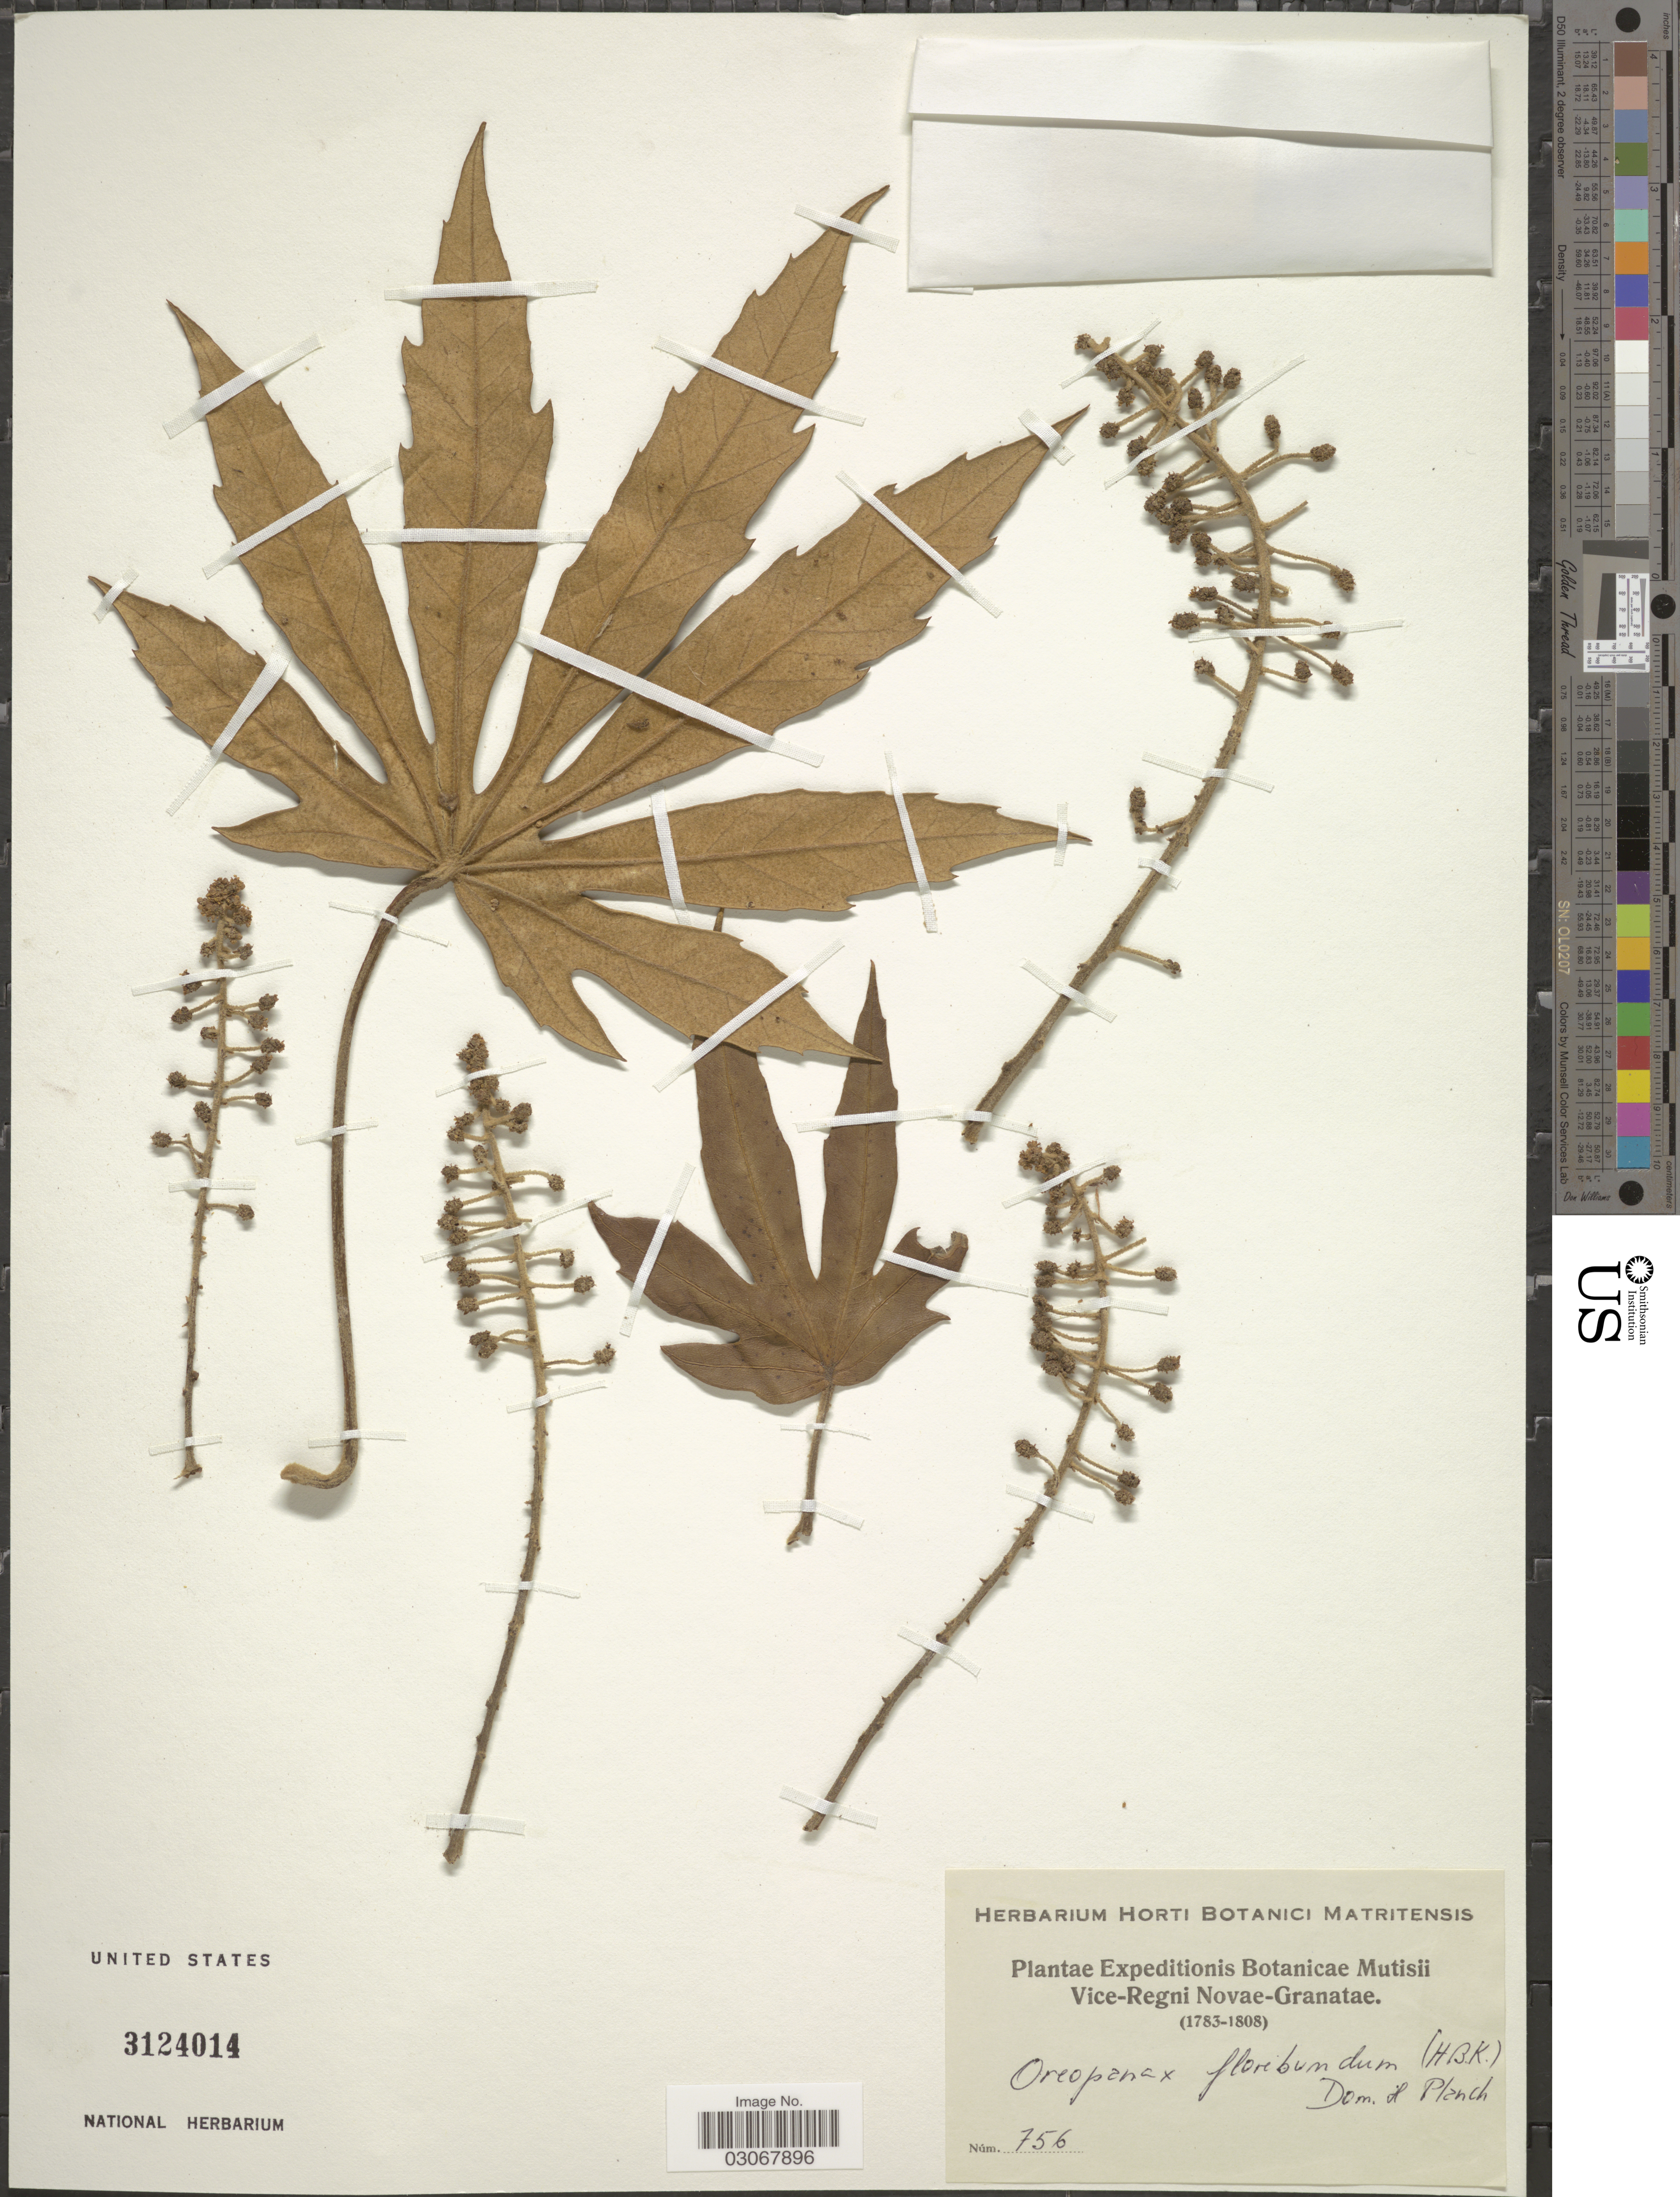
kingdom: Plantae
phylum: Tracheophyta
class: Magnoliopsida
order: Apiales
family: Araliaceae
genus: Oreopanax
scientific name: Oreopanax floribundus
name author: (Kunth) Decne. & Planch.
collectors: Expeditions Botanicae Mutisii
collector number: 756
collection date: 1783/1808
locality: Vice-Regni Novae-Granatae.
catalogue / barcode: US 3124014